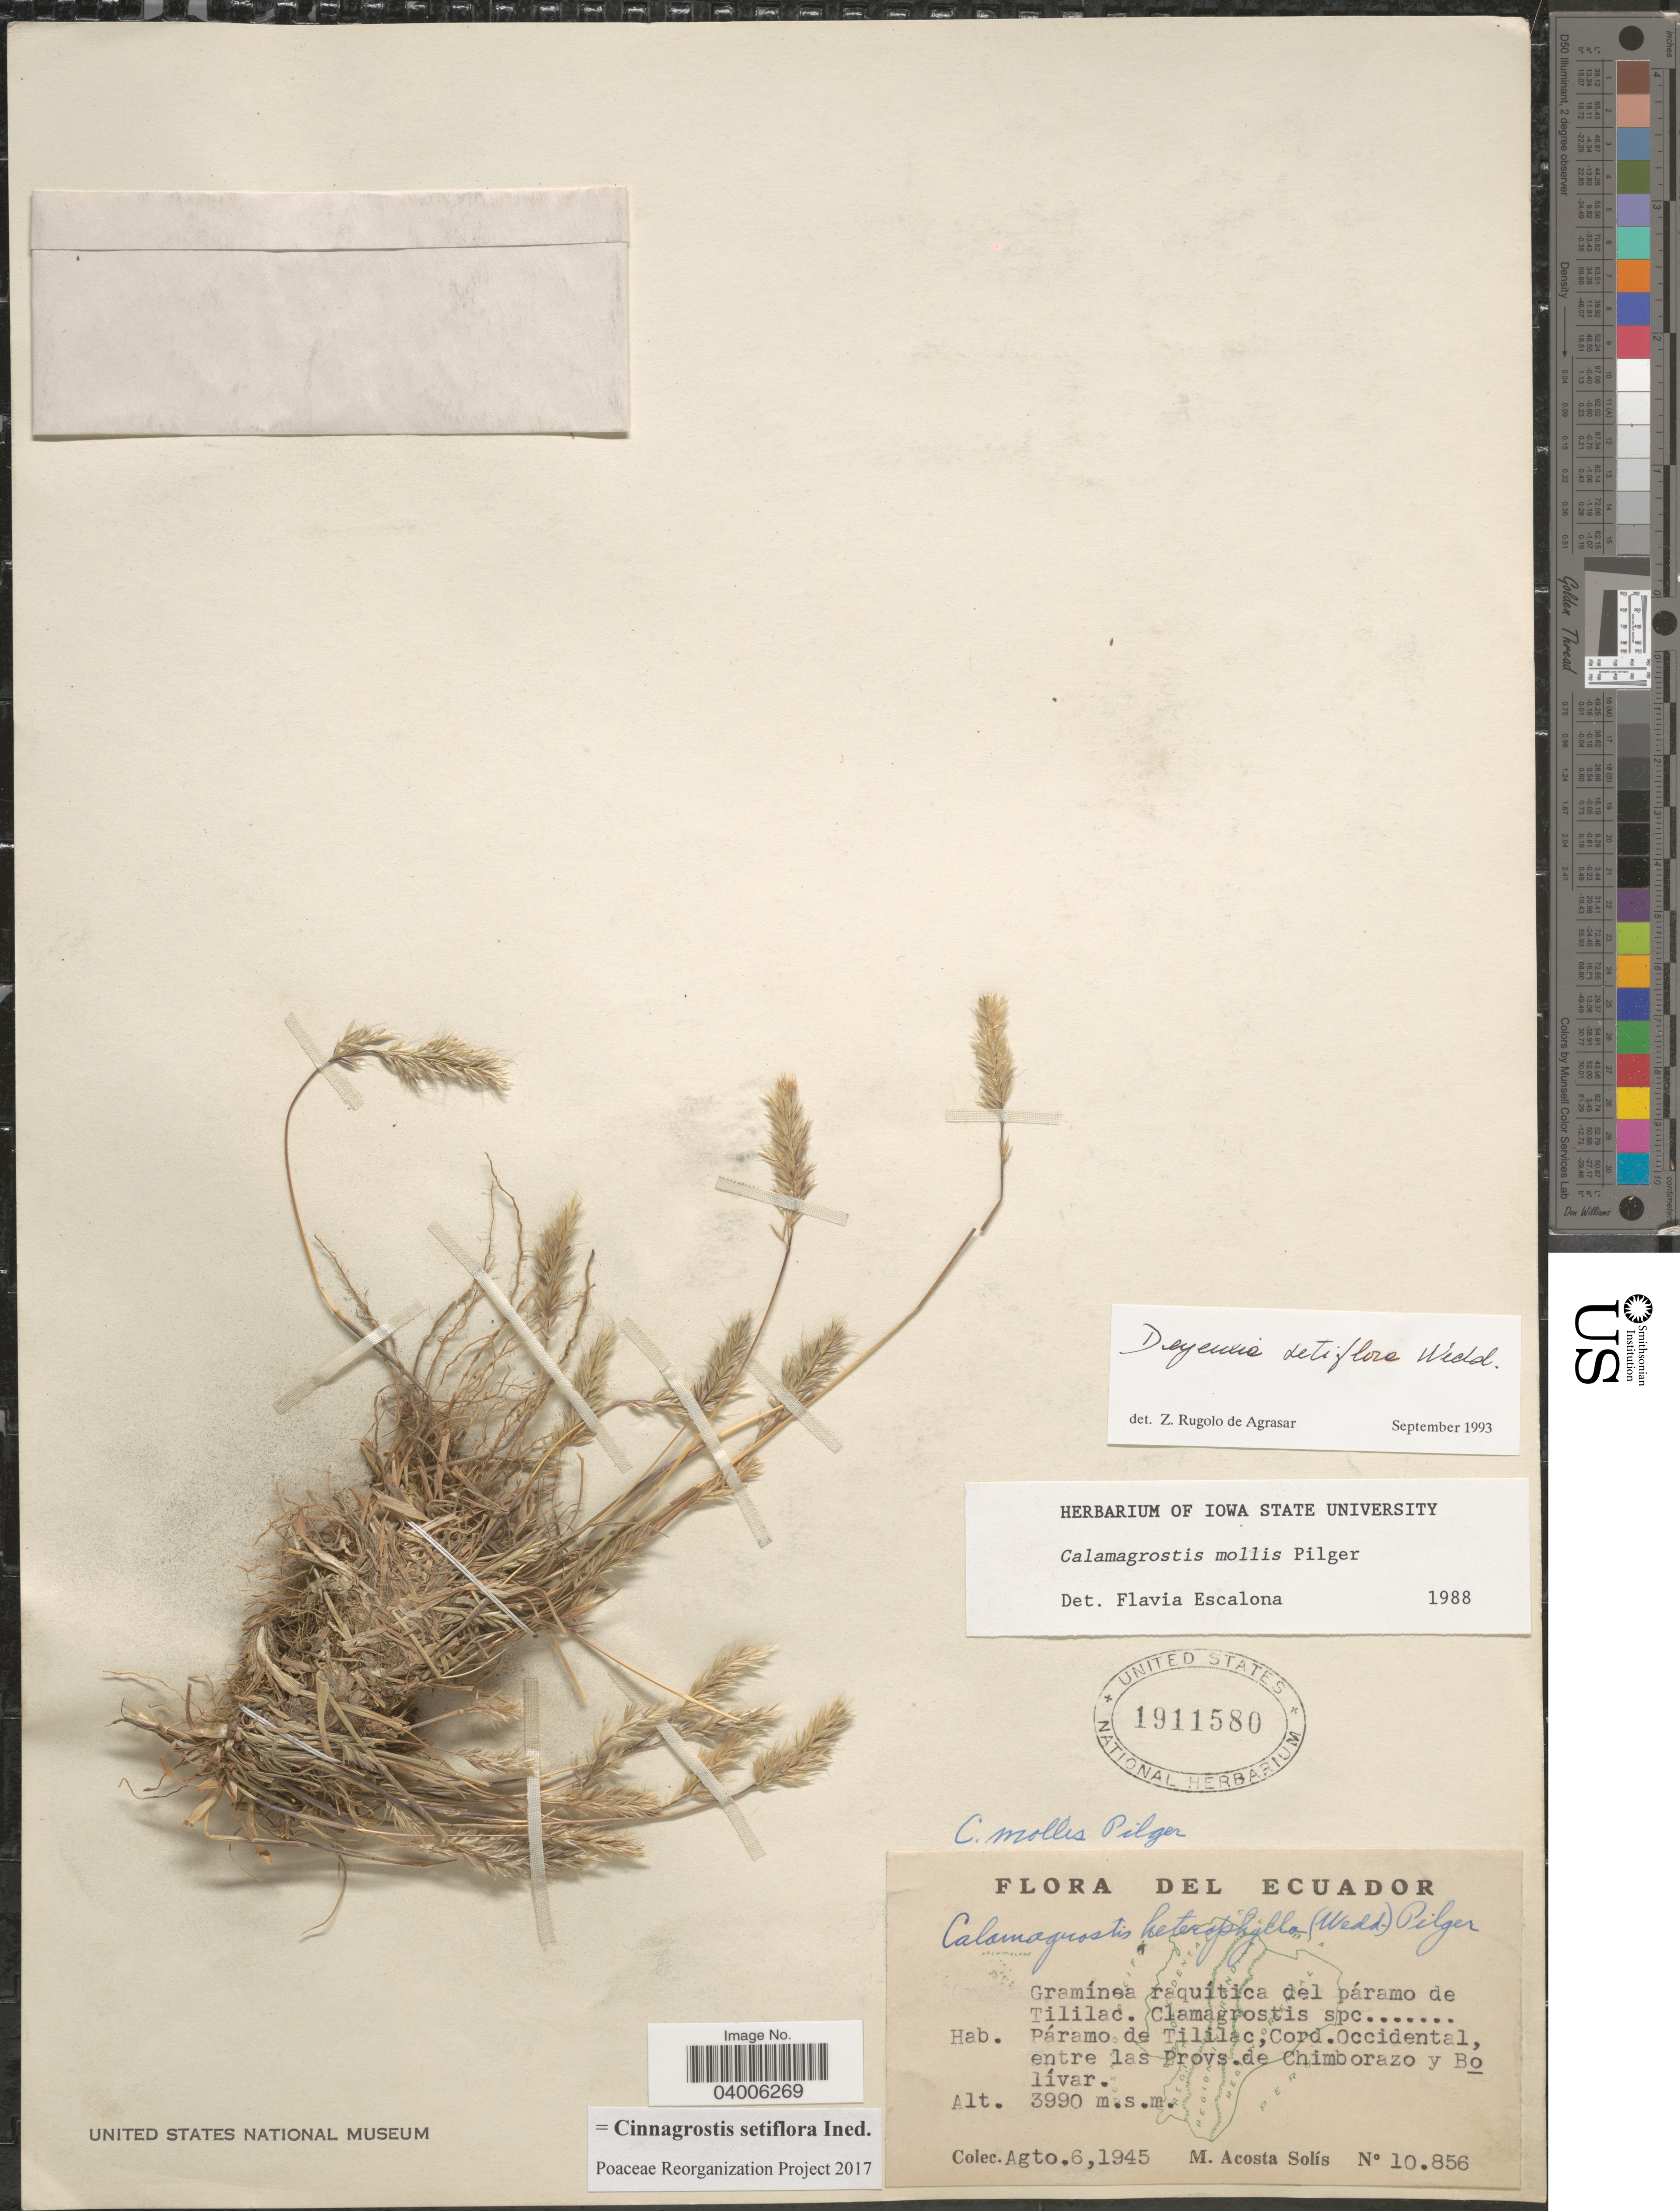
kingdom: Plantae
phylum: Tracheophyta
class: Liliopsida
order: Poales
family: Poaceae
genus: Cinnagrostis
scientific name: Cinnagrostis setiflora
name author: (Wedd.) P.M. Peterson et al.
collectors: M. Acosta Solis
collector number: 10856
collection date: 1945-08-06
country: Ecuador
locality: Páramo de Tililac, Cord. Occidental, entre las Provs. de Chimborazo y Bolívar.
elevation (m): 3990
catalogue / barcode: US 1911580